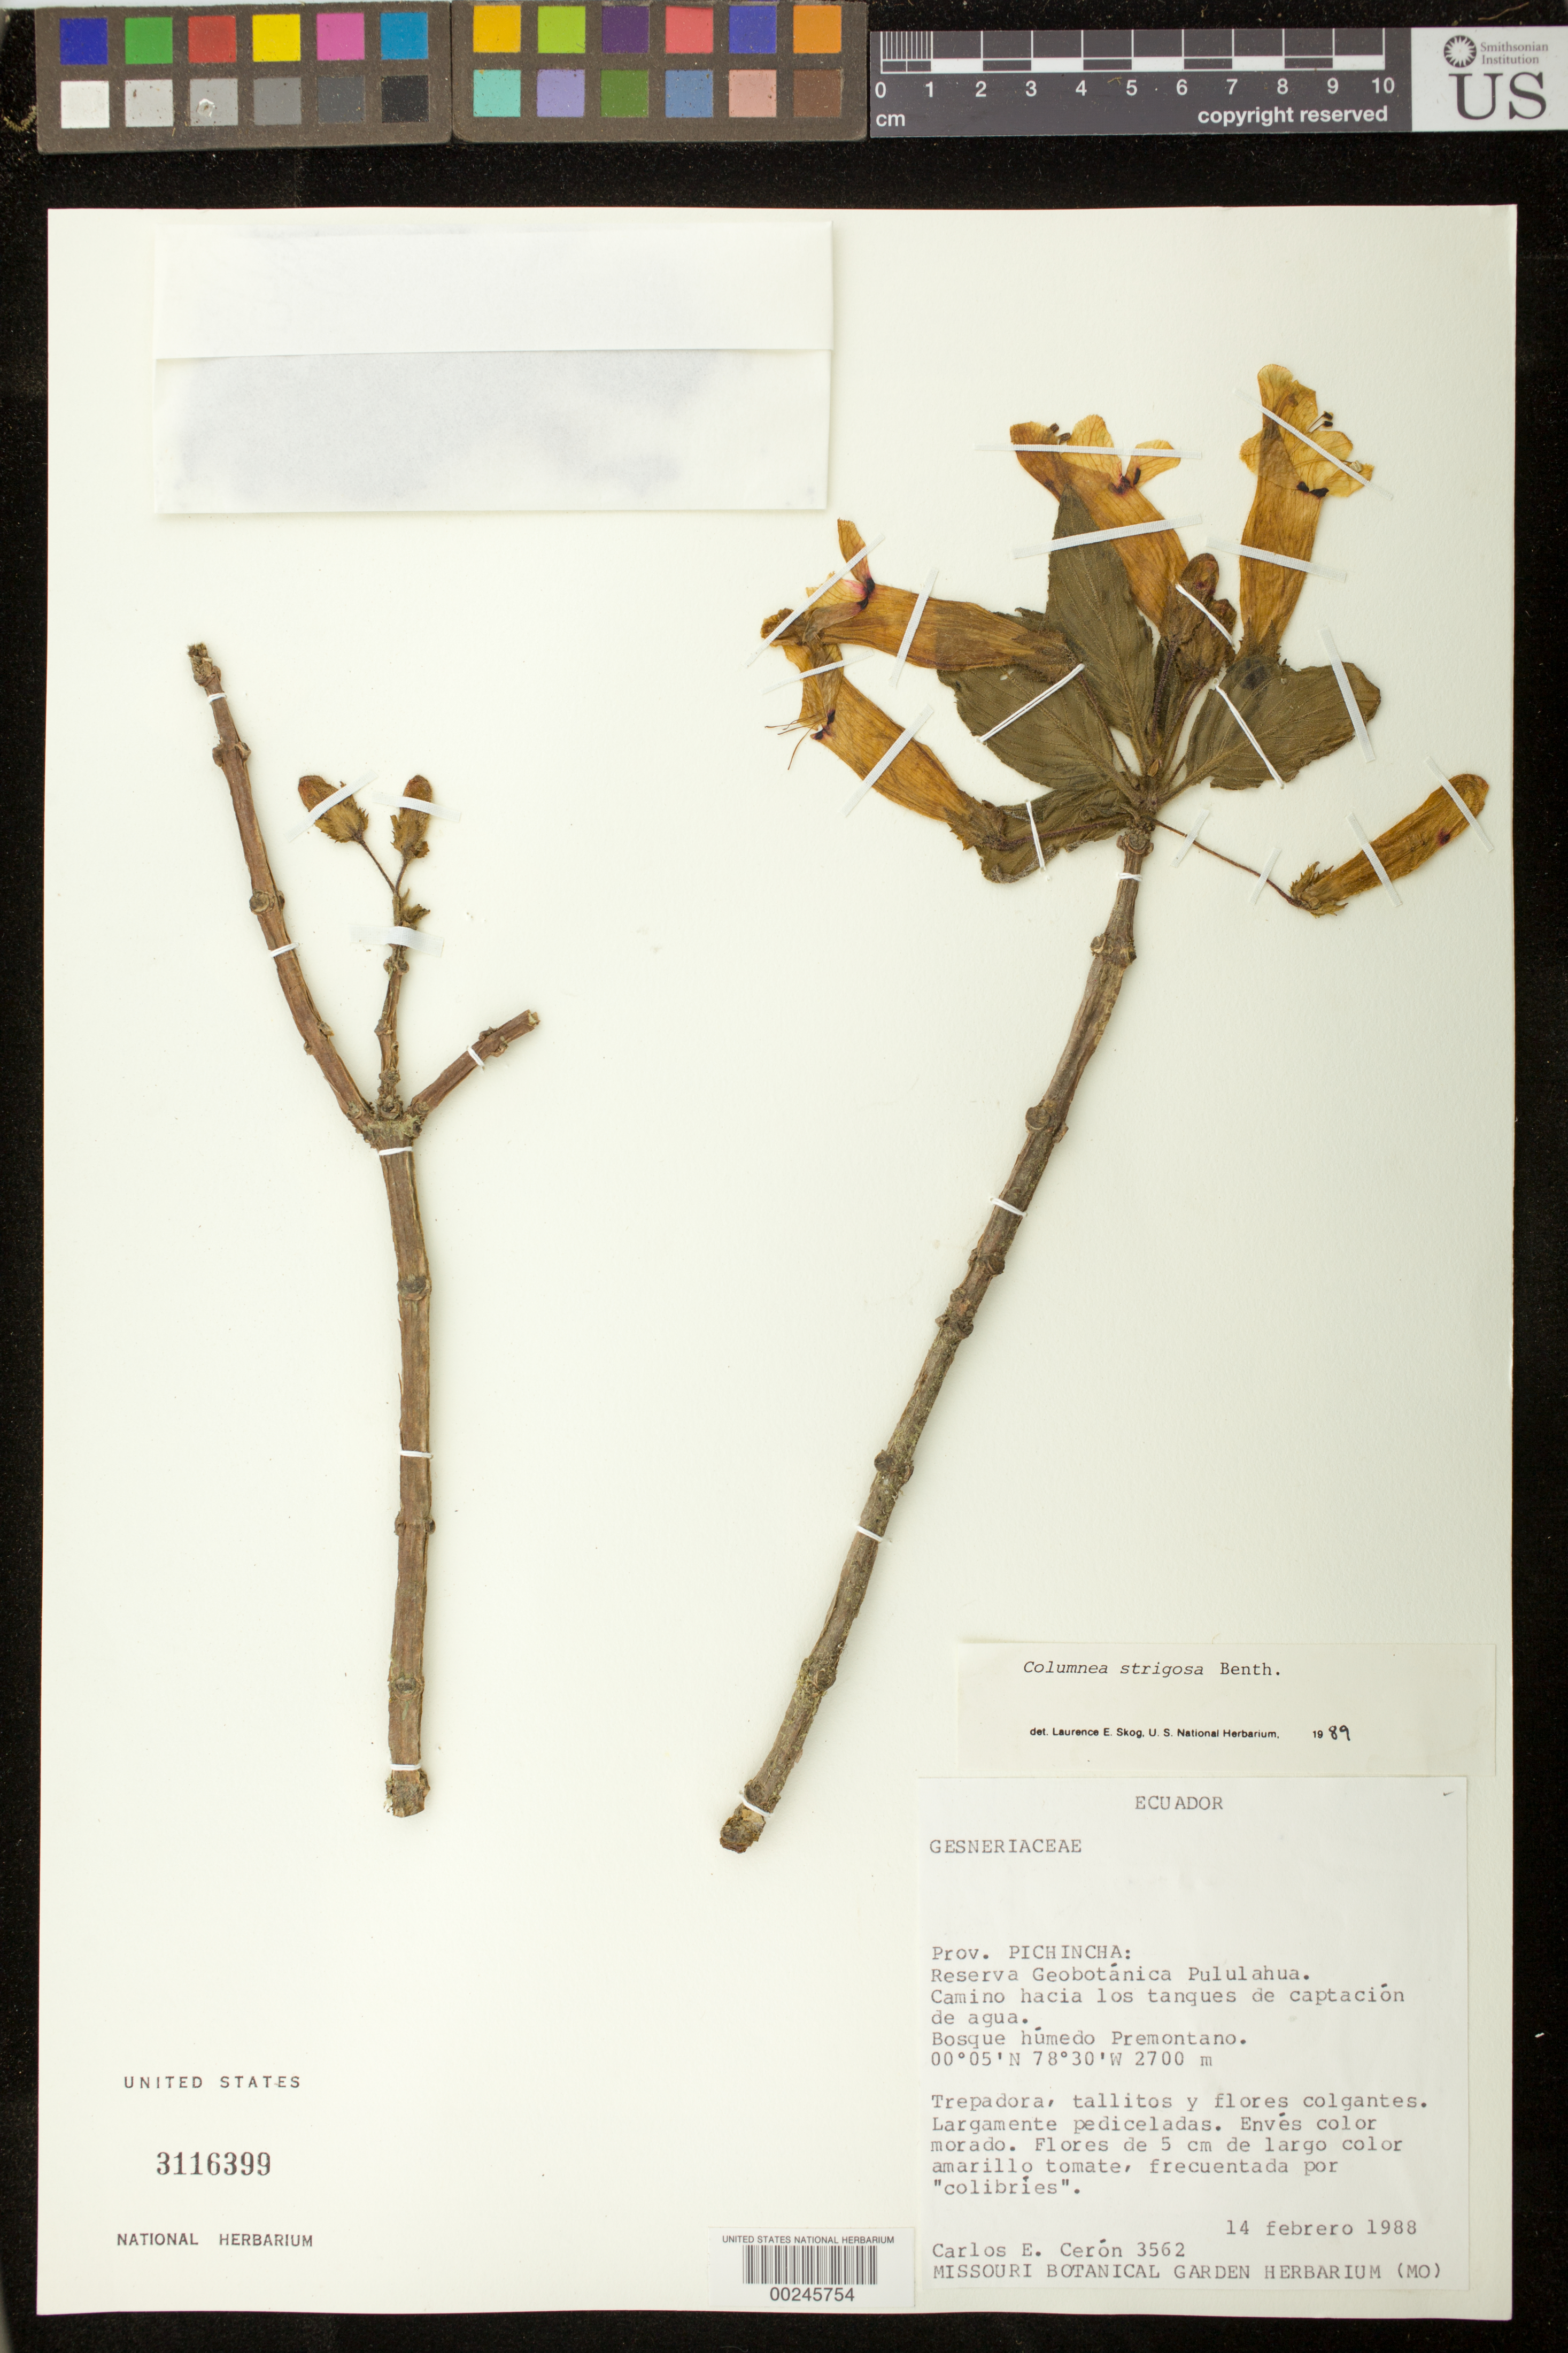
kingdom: Plantae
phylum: Tracheophyta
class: Magnoliopsida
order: Lamiales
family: Gesneriaceae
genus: Columnea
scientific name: Columnea strigosa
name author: Benth.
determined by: Clark, J. L., (SEL), The Marie Selby Botanical Garden (UNITED STATES)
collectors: C. E. Cerón M.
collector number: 3562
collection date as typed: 14 Feb 1988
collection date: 1988-02-14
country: Ecuador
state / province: Pichincha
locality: Reserva Geobotanica Pululahua, road near ... tanks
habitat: Humid premontane forest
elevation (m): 2700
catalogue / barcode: US 3116399